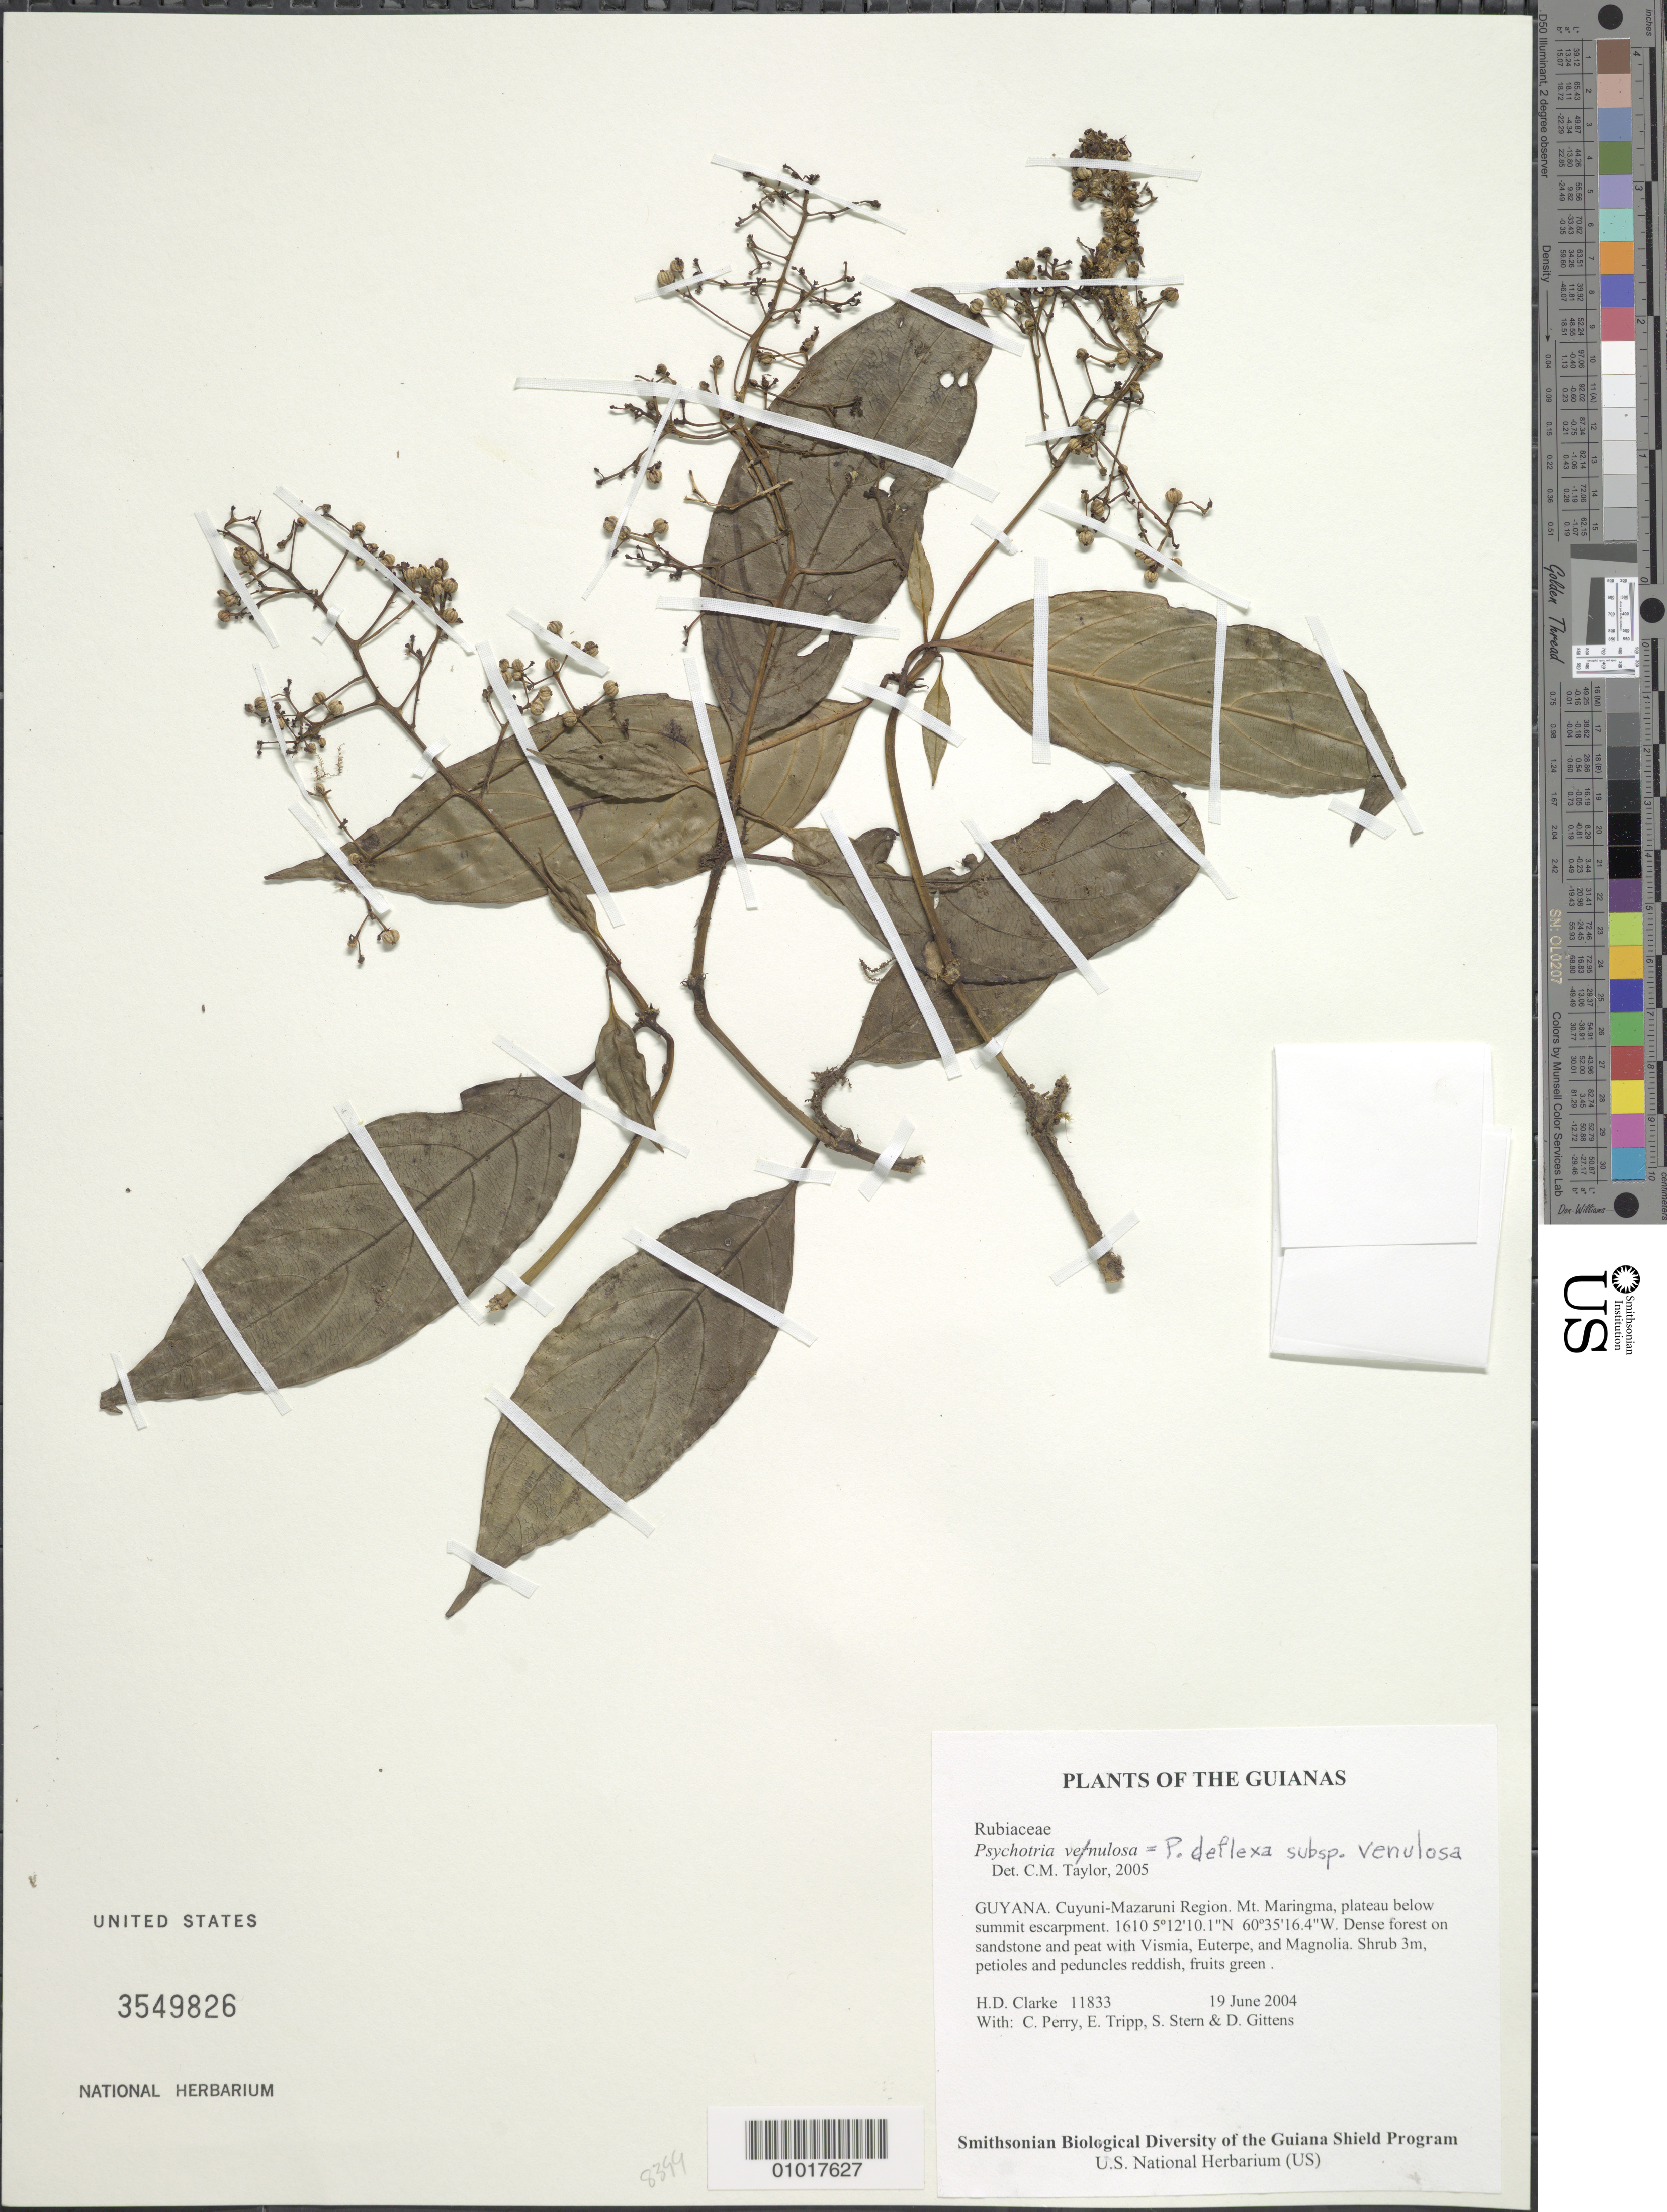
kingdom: Plantae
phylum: Tracheophyta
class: Magnoliopsida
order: Gentianales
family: Rubiaceae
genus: Psychotria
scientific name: Psychotria venulosa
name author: Müll. Arg.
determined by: Taylor, Charlotte M.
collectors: H. D. Clarke, C. Perry, E. Tripp, S. R. Stern & D. Gittens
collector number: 11833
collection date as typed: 19 June 2004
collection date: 2004-06-19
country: Guyana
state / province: Cuyuni-Mazaruni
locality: Mt. Maringma, plateau below summit escarpment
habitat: Dense forest on sandstone and peat with Vismia, Euterpe, and Magnolia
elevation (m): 1610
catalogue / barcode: US 3549826